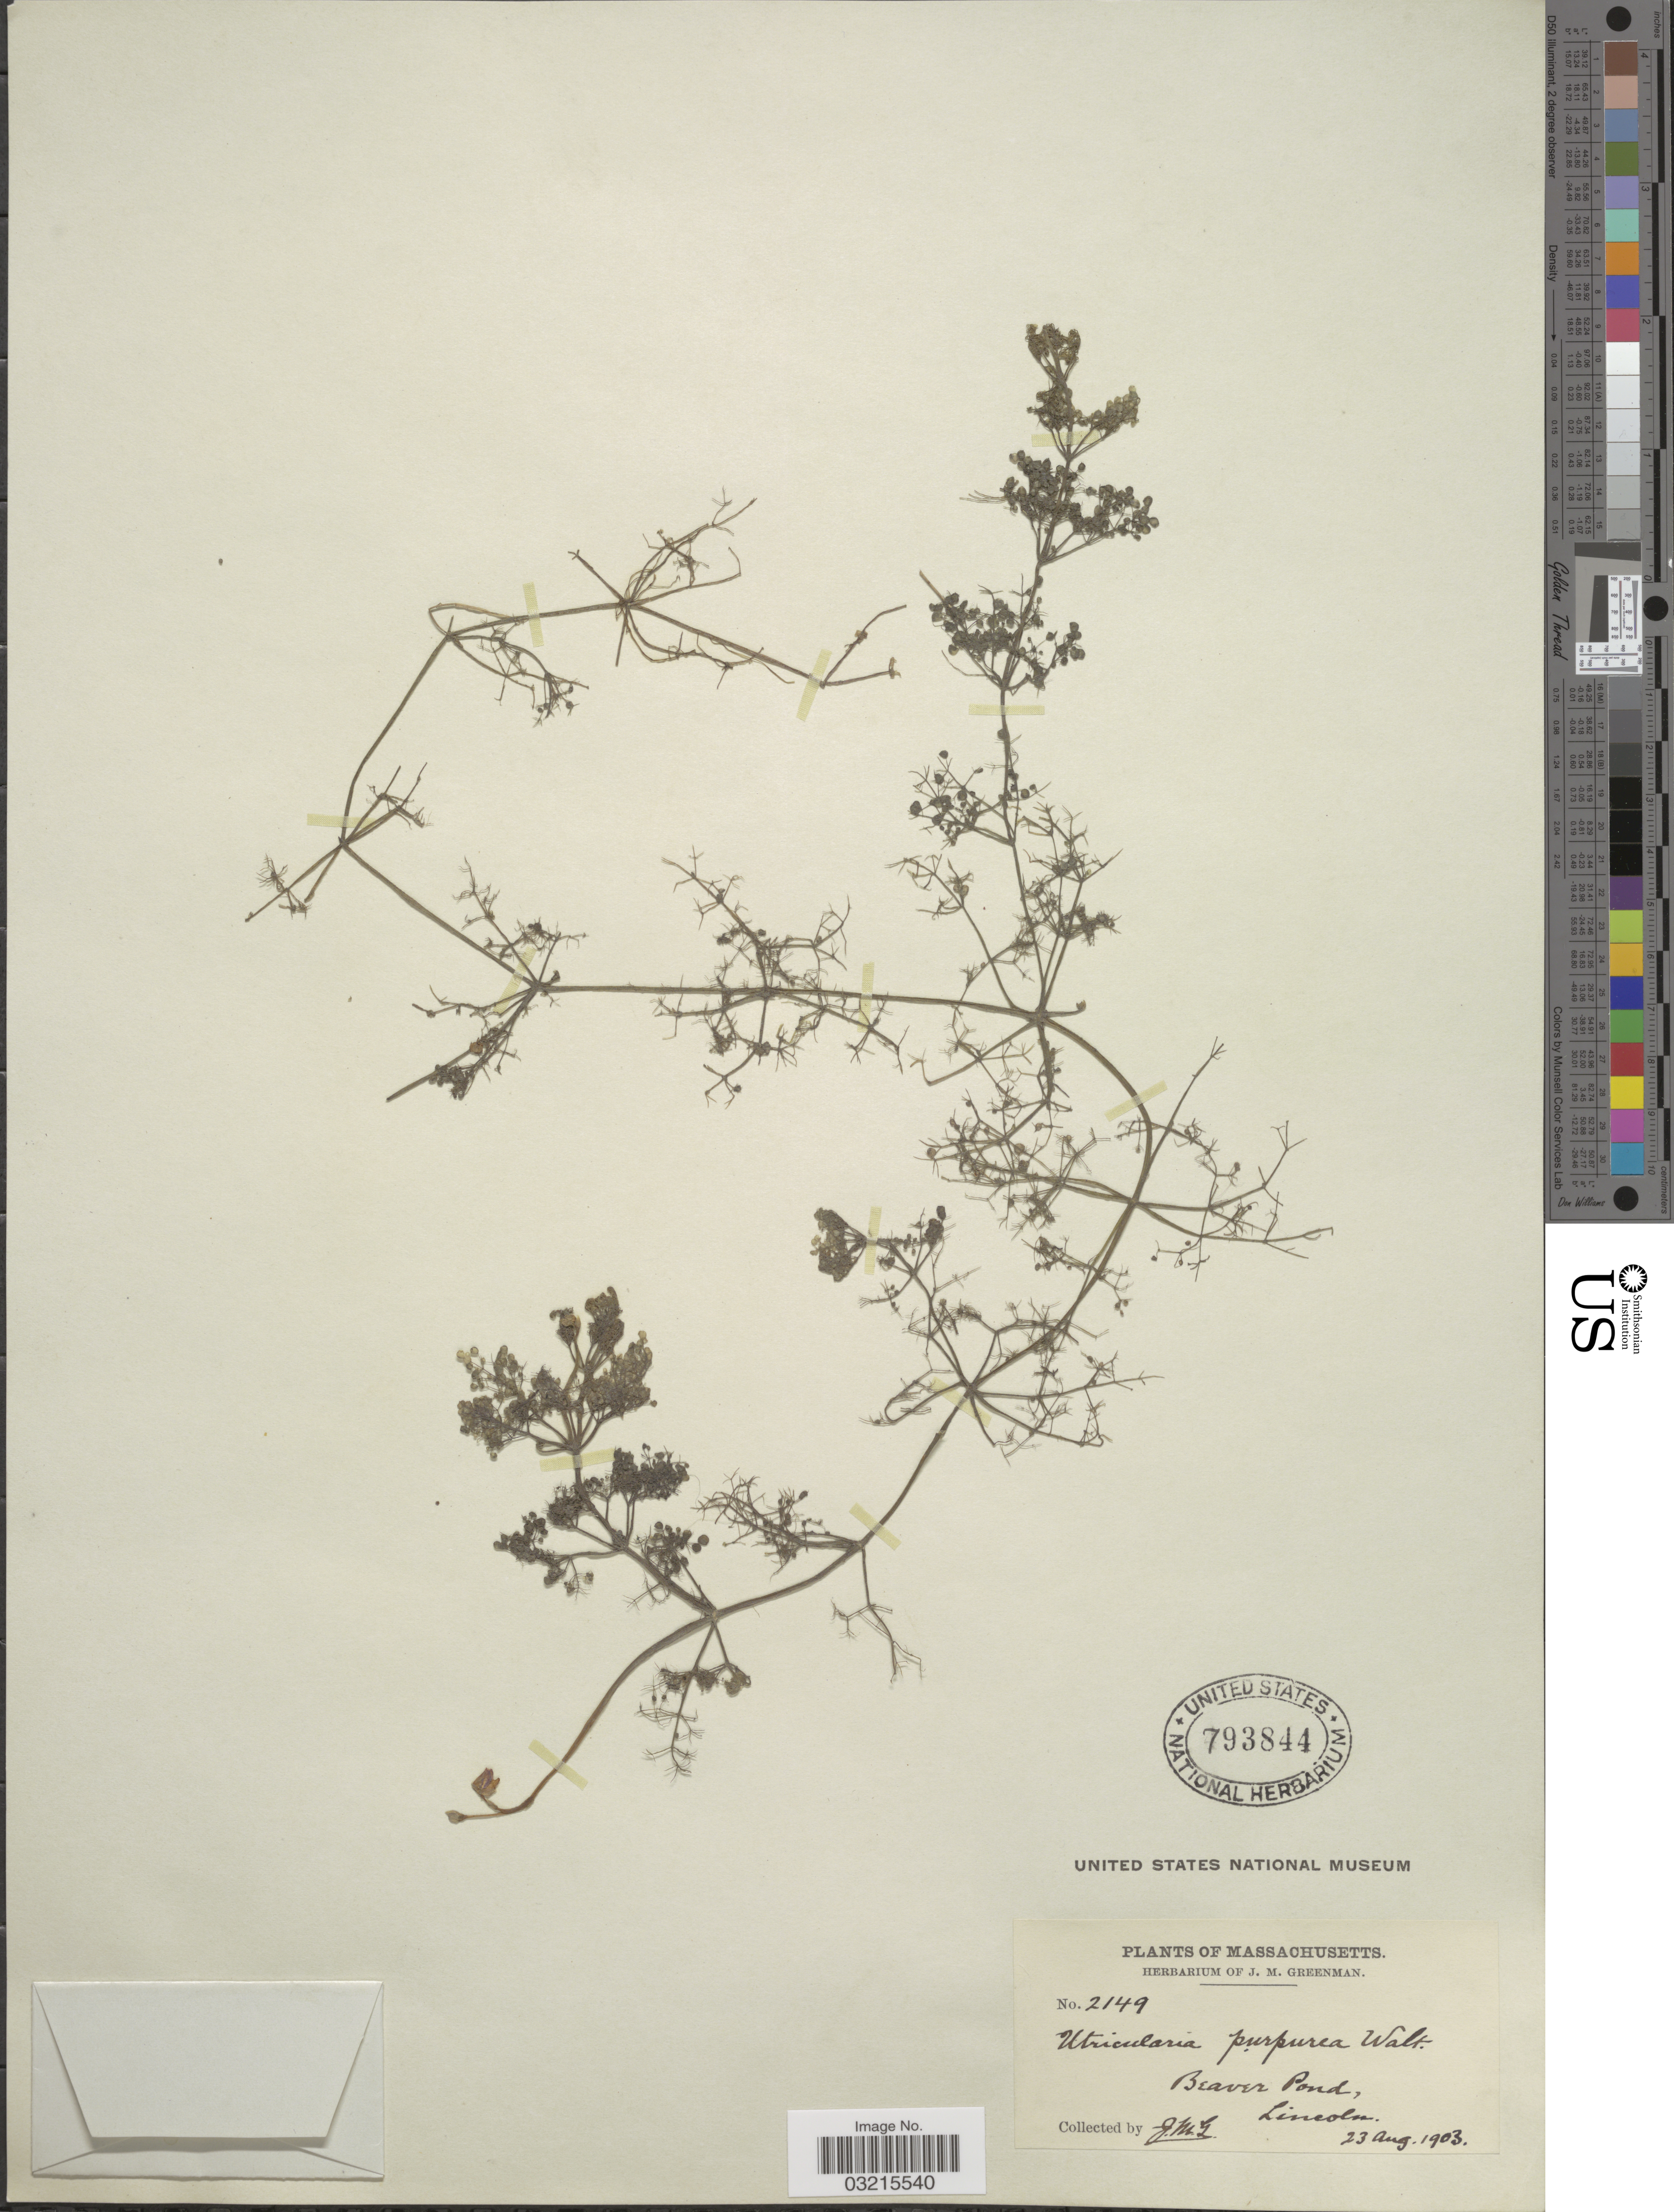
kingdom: Plantae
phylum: Tracheophyta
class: Magnoliopsida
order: Lamiales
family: Lentibulariaceae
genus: Utricularia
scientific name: Utricularia purpurea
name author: Walter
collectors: J. M. Greenman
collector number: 2149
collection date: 1903-08-23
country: United States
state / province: Massachusetts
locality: Beaver Pond, Lincoln.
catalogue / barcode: US 793844